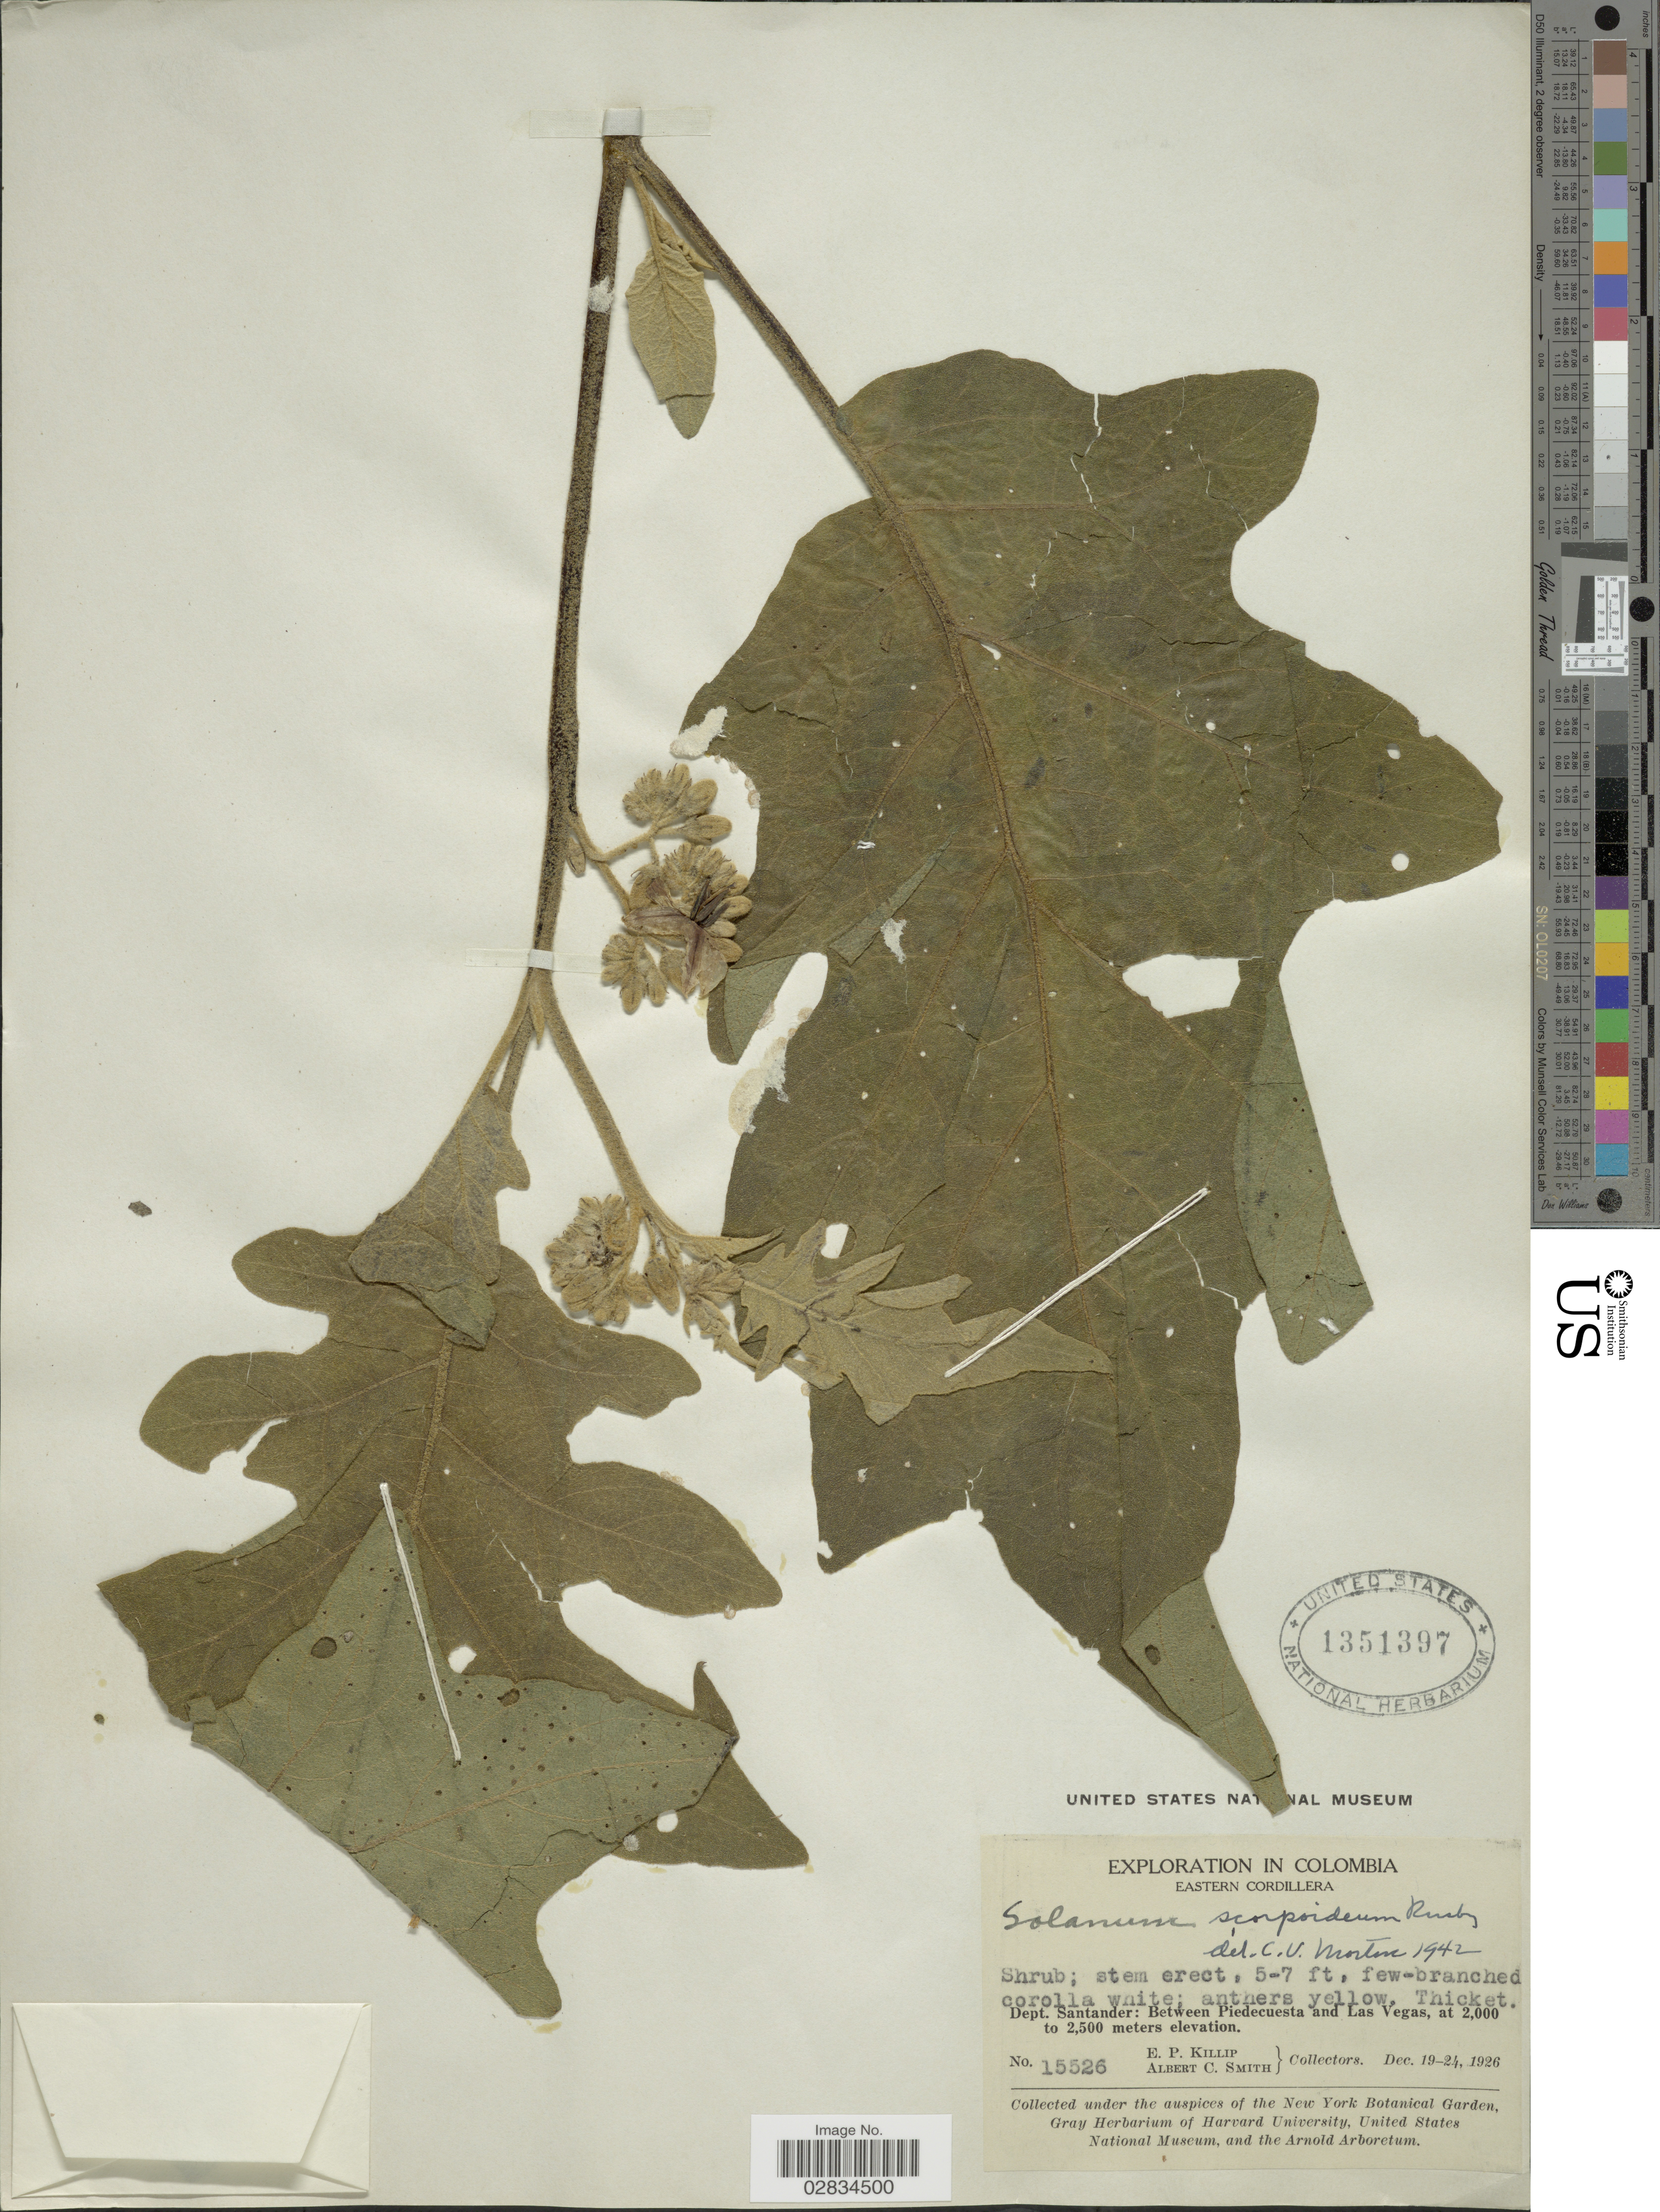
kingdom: Plantae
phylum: Tracheophyta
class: Magnoliopsida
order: Solanales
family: Solanaceae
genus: Solanum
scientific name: Solanum scorpioideum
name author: Rusby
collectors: E. P. Killip & A. C. Smith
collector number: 15526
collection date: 1926-12-19/1926-12-24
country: Colombia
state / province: Santander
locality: Eastern Cordillera. Dept. Santander: Between Piedecuesta and Las Vegas.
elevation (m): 2000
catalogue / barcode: US 1351397